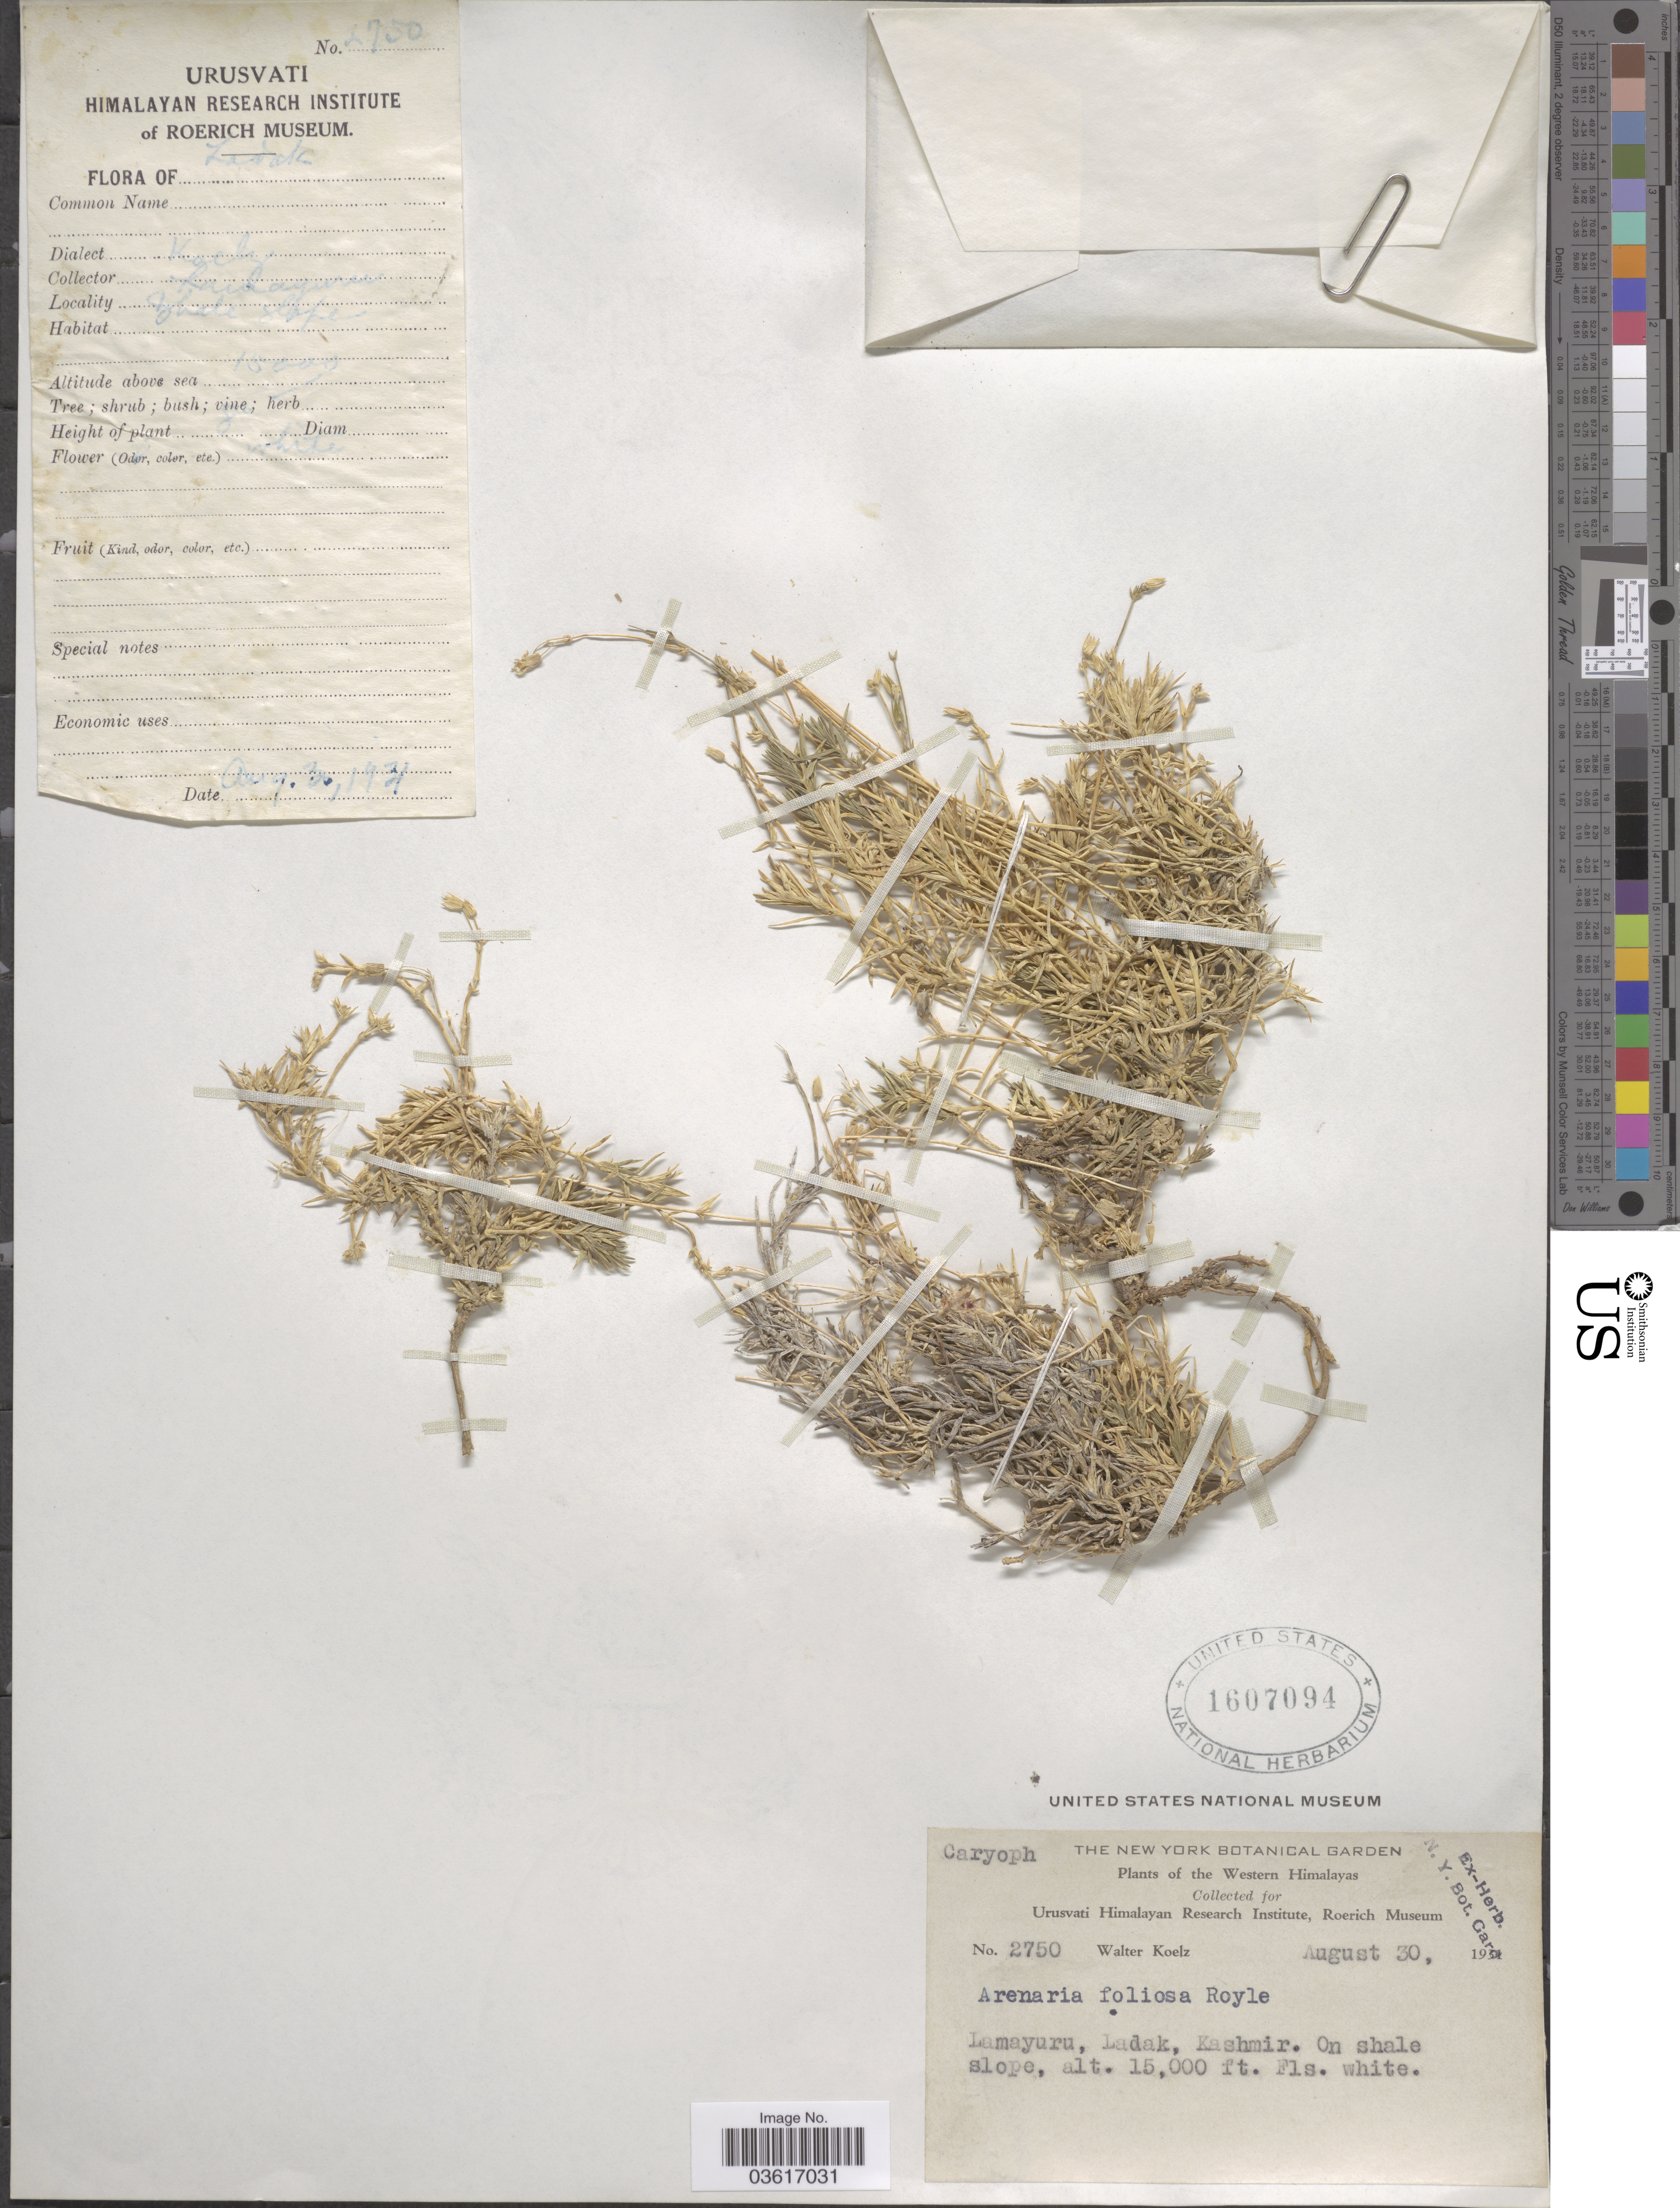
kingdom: Plantae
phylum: Tracheophyta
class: Magnoliopsida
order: Caryophyllales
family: Caryophyllaceae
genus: Minuartia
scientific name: Minuartia foliosa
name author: (Royle ex Edgew. & Hook. f.) R.B. Majumdar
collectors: W. N. Koelz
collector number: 2750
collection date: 1931-08-30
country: India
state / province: Ladakh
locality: Western Himalayas. Lamayuru, Ladak, Kashmir. On shale slope.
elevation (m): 4572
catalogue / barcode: US 1607094